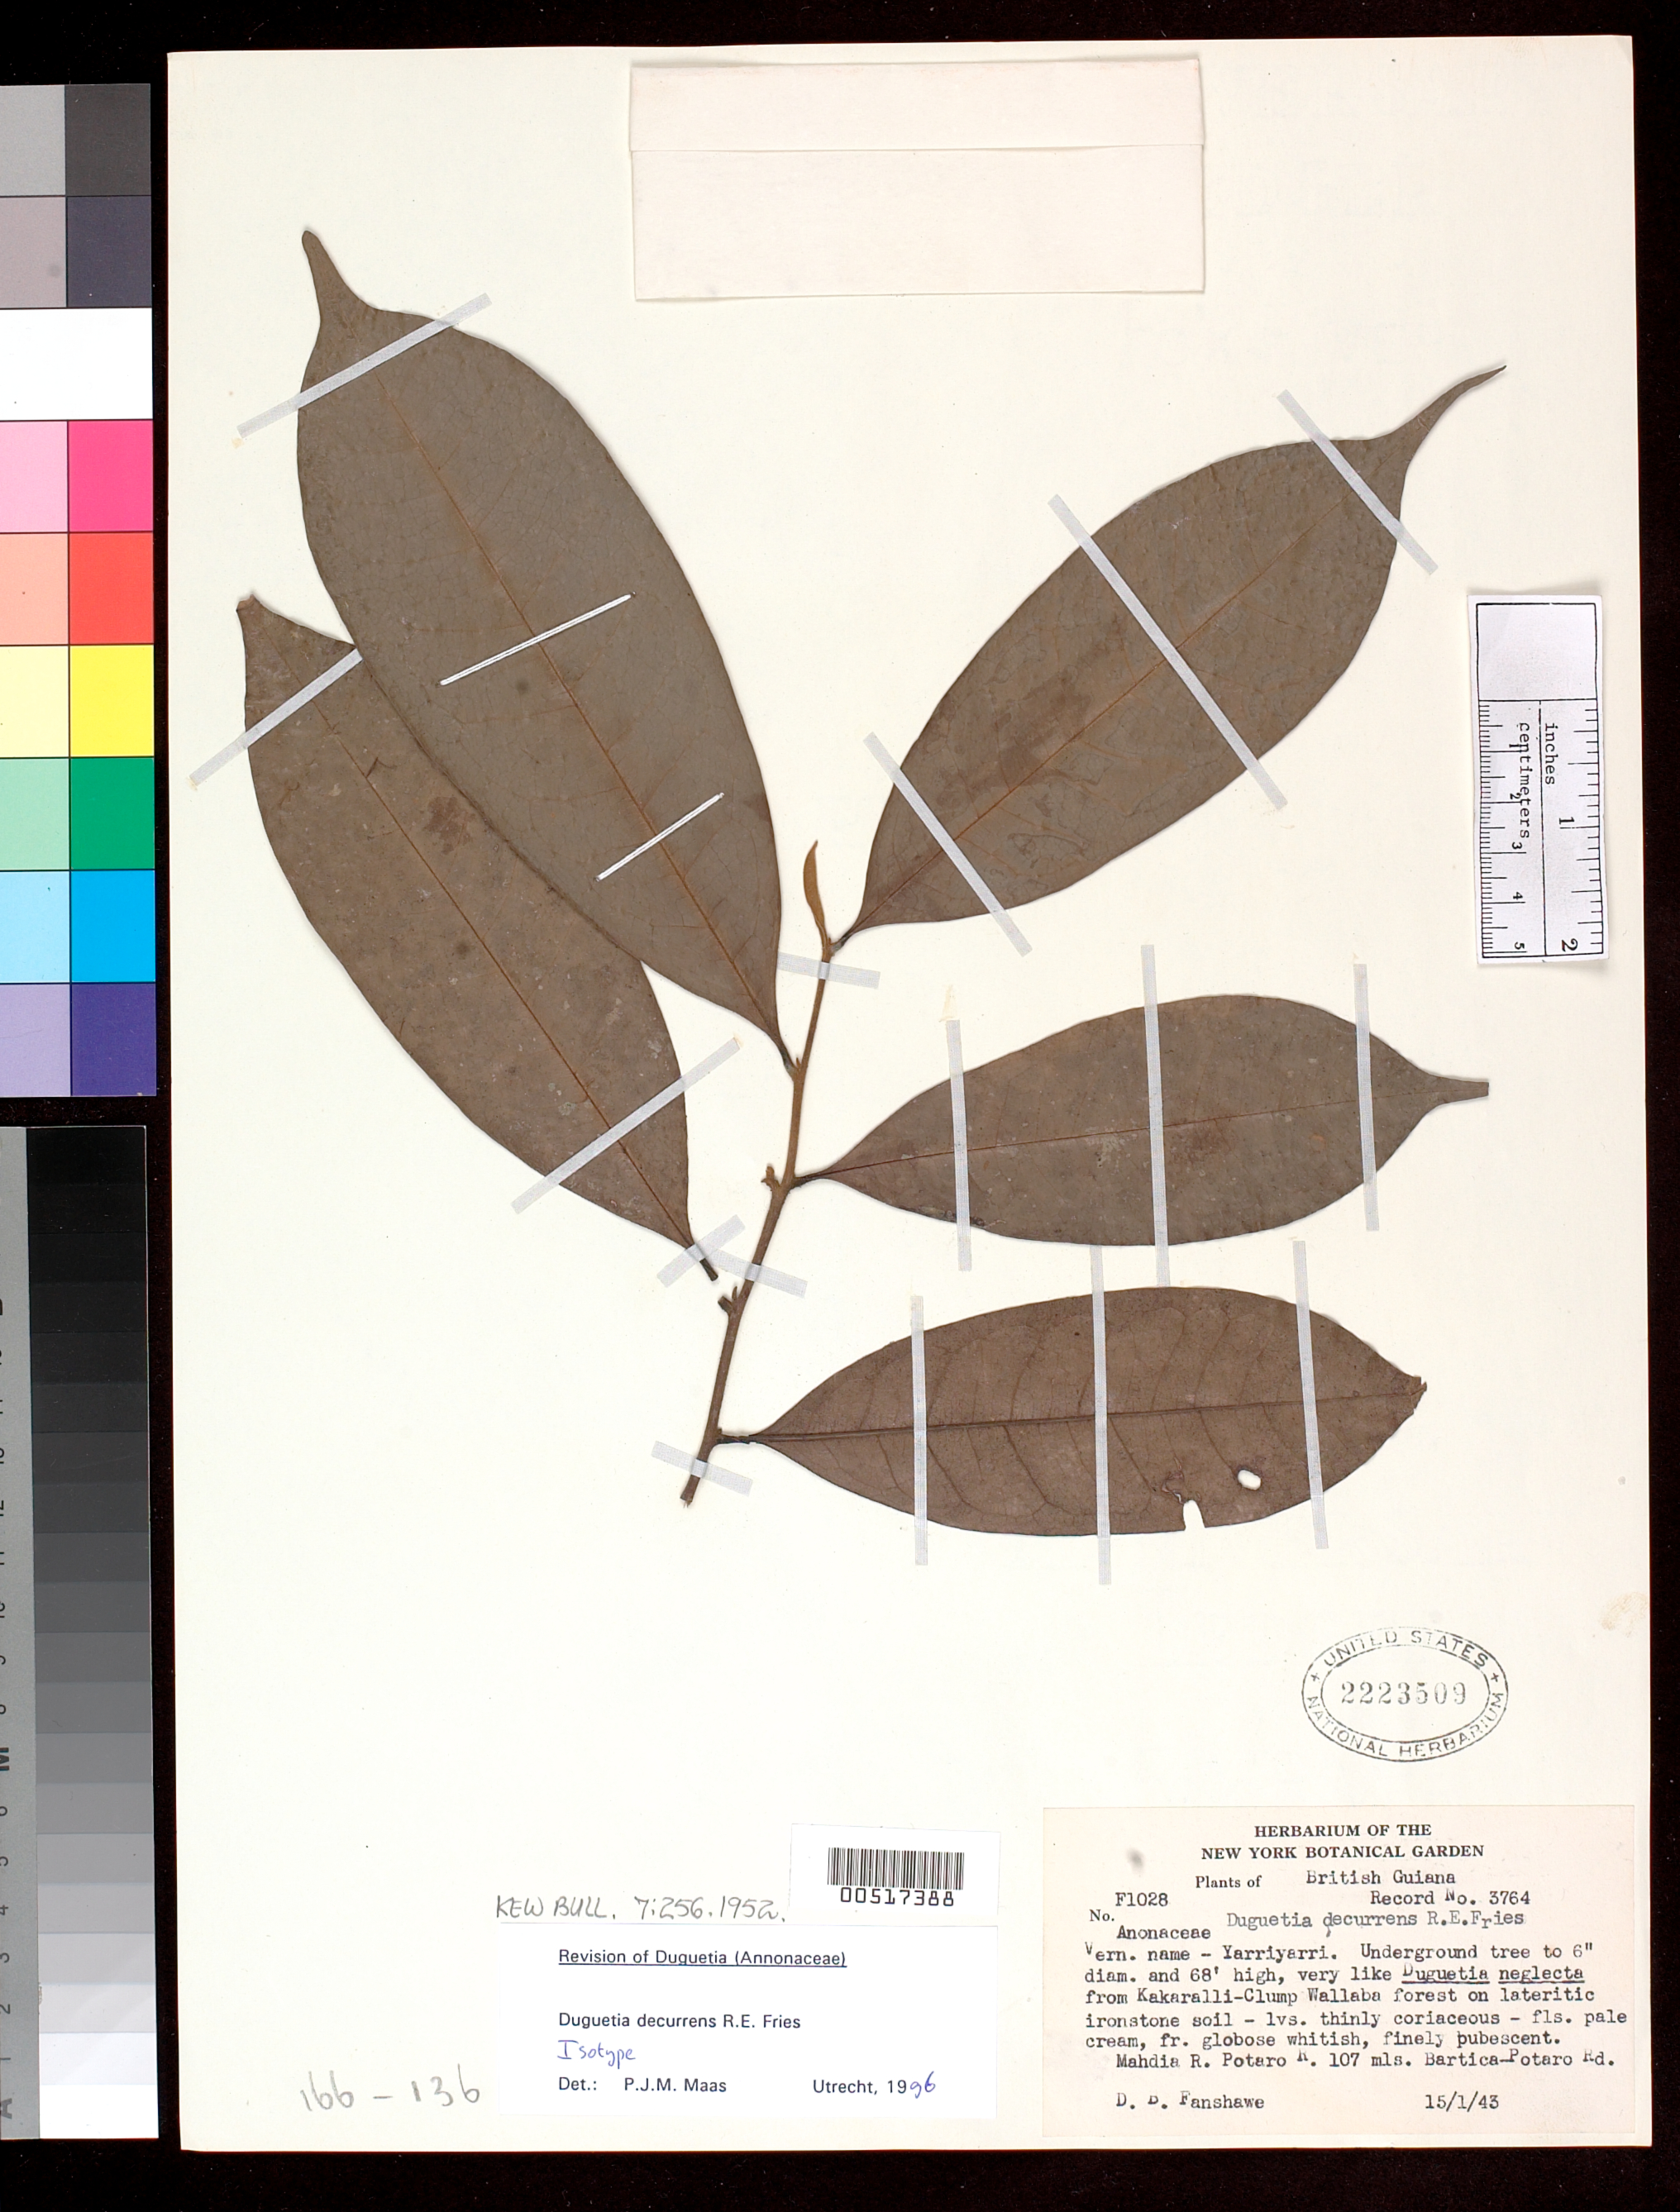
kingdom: Plantae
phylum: Tracheophyta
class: Magnoliopsida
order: Magnoliales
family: Annonaceae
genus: Duguetia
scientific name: Duguetia decurrens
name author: R.E. Fr.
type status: Isotype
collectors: D. B. Fanshawe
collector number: For. Dept. 3764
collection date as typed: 15 Jan 1943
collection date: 1943-01-15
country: Guyana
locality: Kakaralli-Clump Wallaba Forest, Mahdia River, Potaro River 107 miles Bartica-Potaro road.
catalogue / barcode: US 2223509